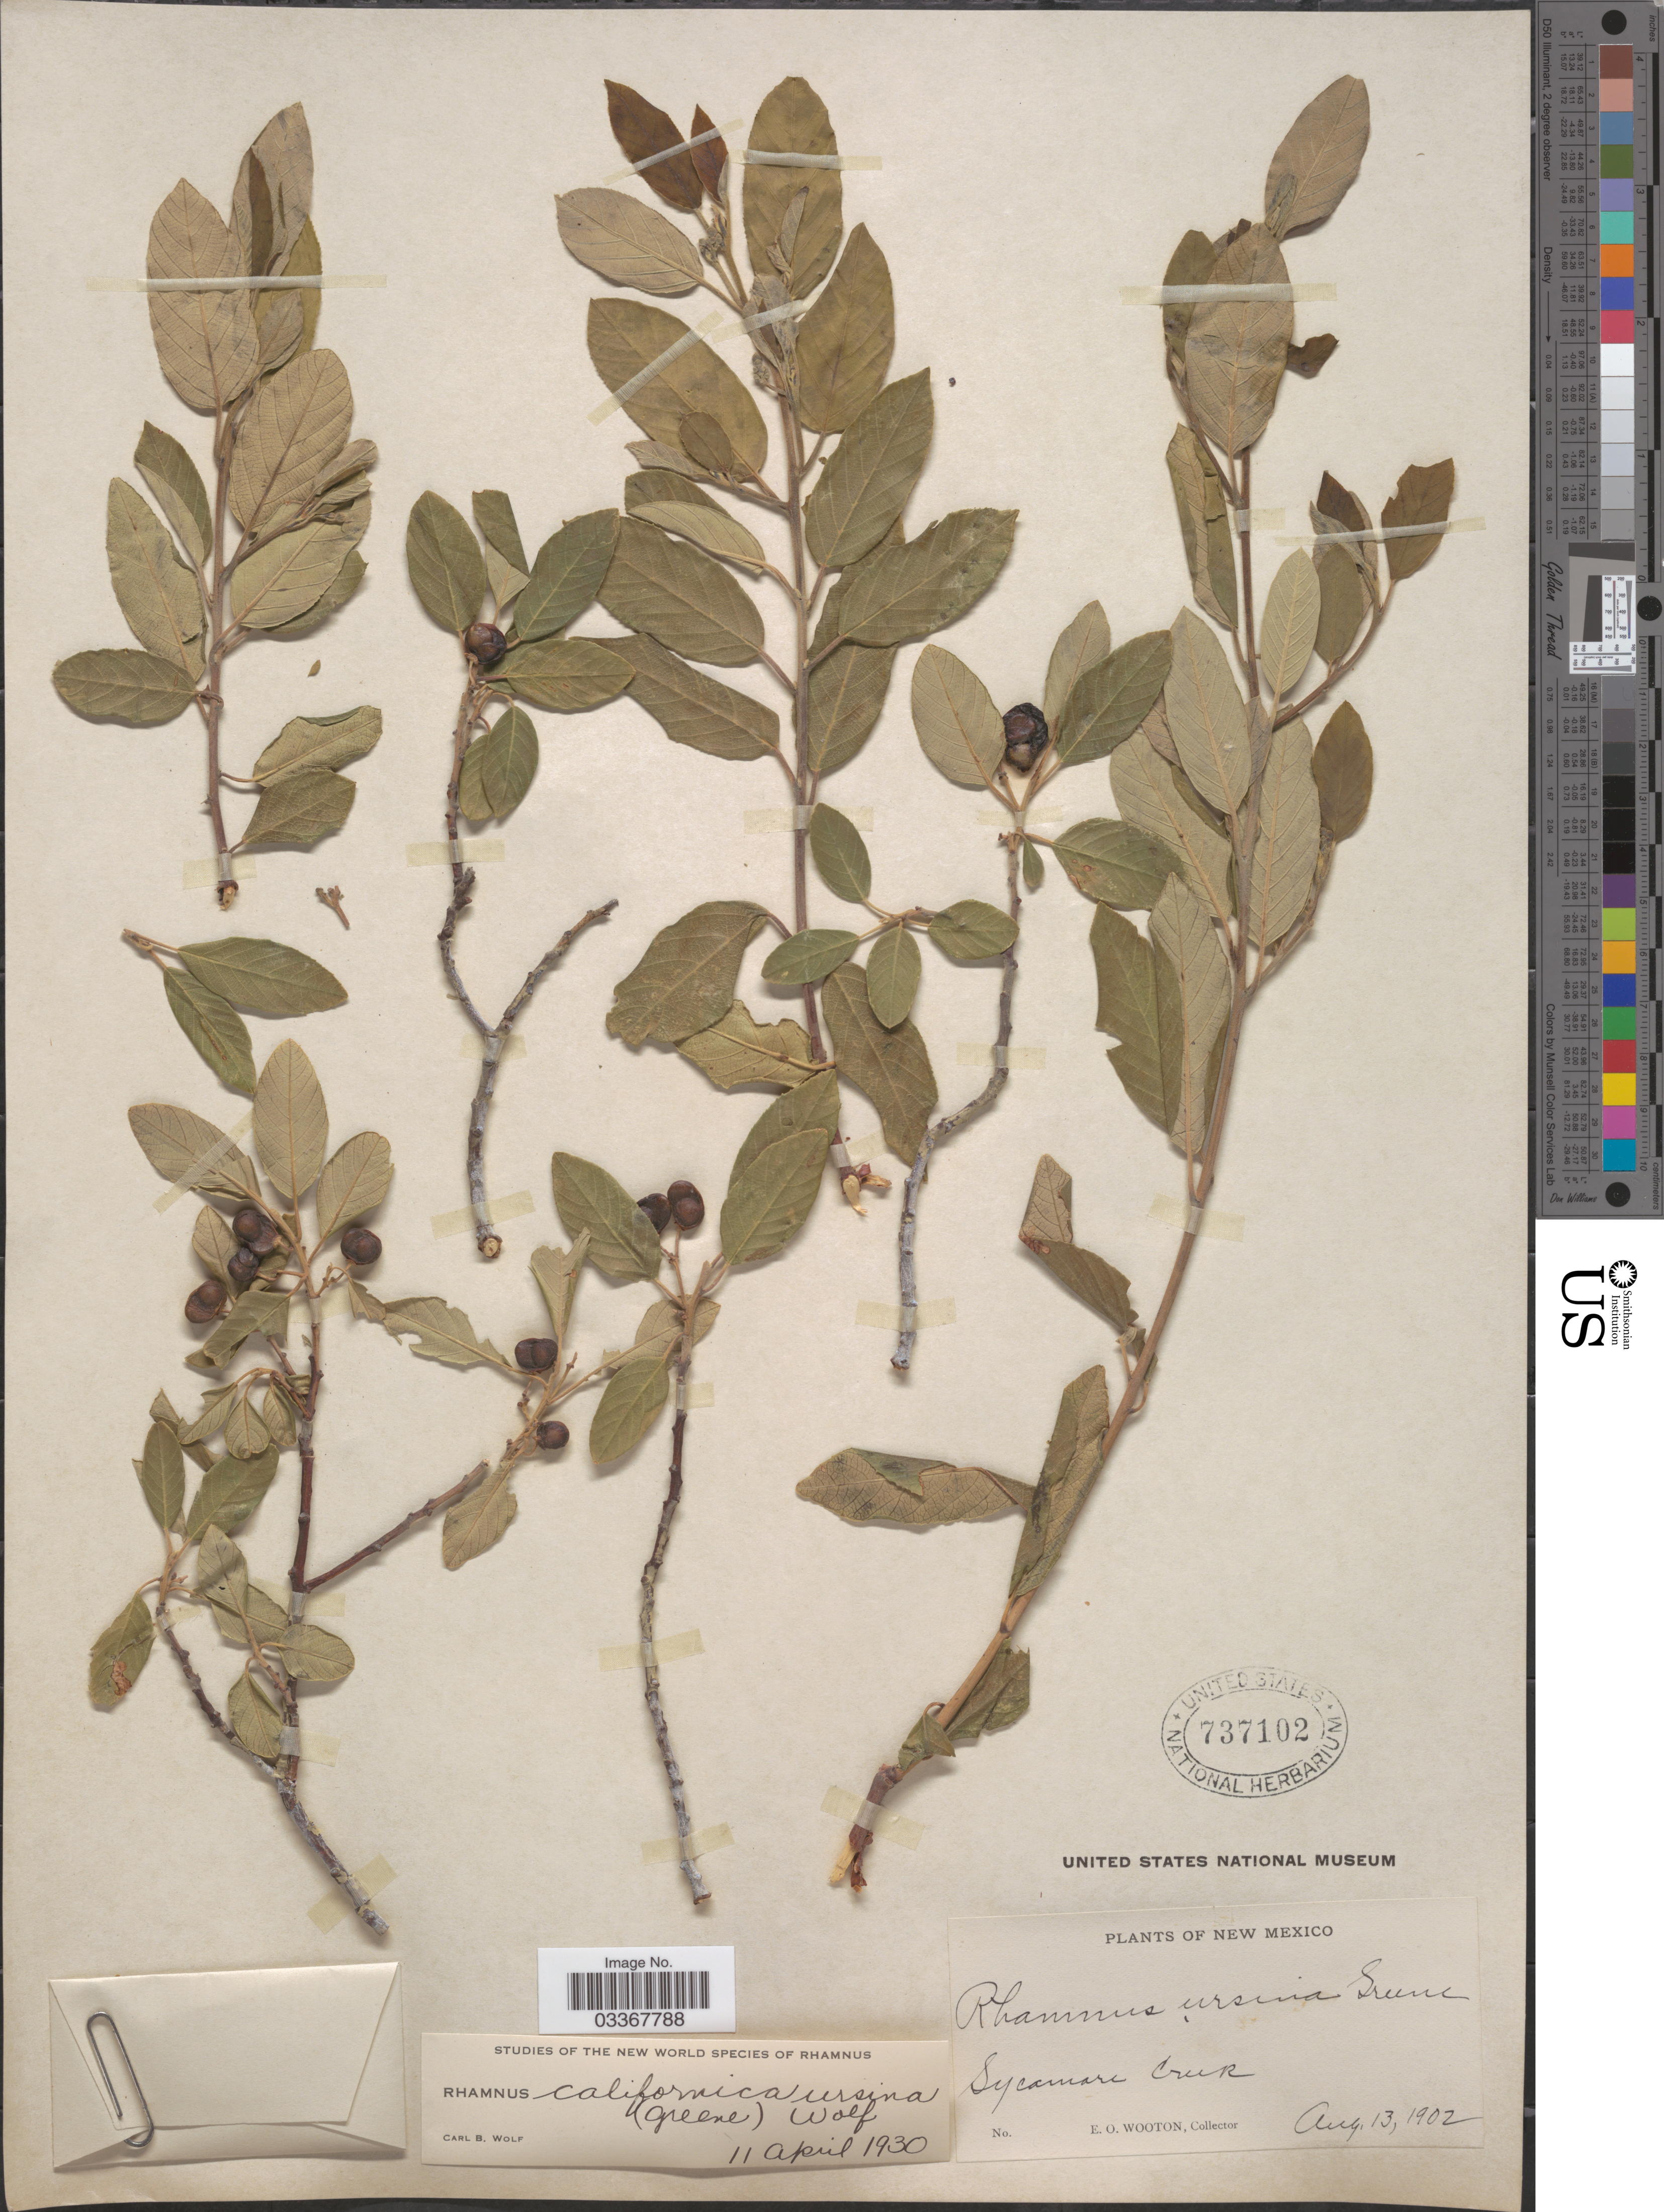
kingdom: Plantae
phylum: Tracheophyta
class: Magnoliopsida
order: Rosales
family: Rhamnaceae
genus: Frangula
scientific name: Frangula californica subsp. ursina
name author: (Greene) Kartesz & Gandhi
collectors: E. O. Wooton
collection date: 1902-08-13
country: United States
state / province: New Mexico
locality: Sycamore Creek.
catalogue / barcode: US 737102